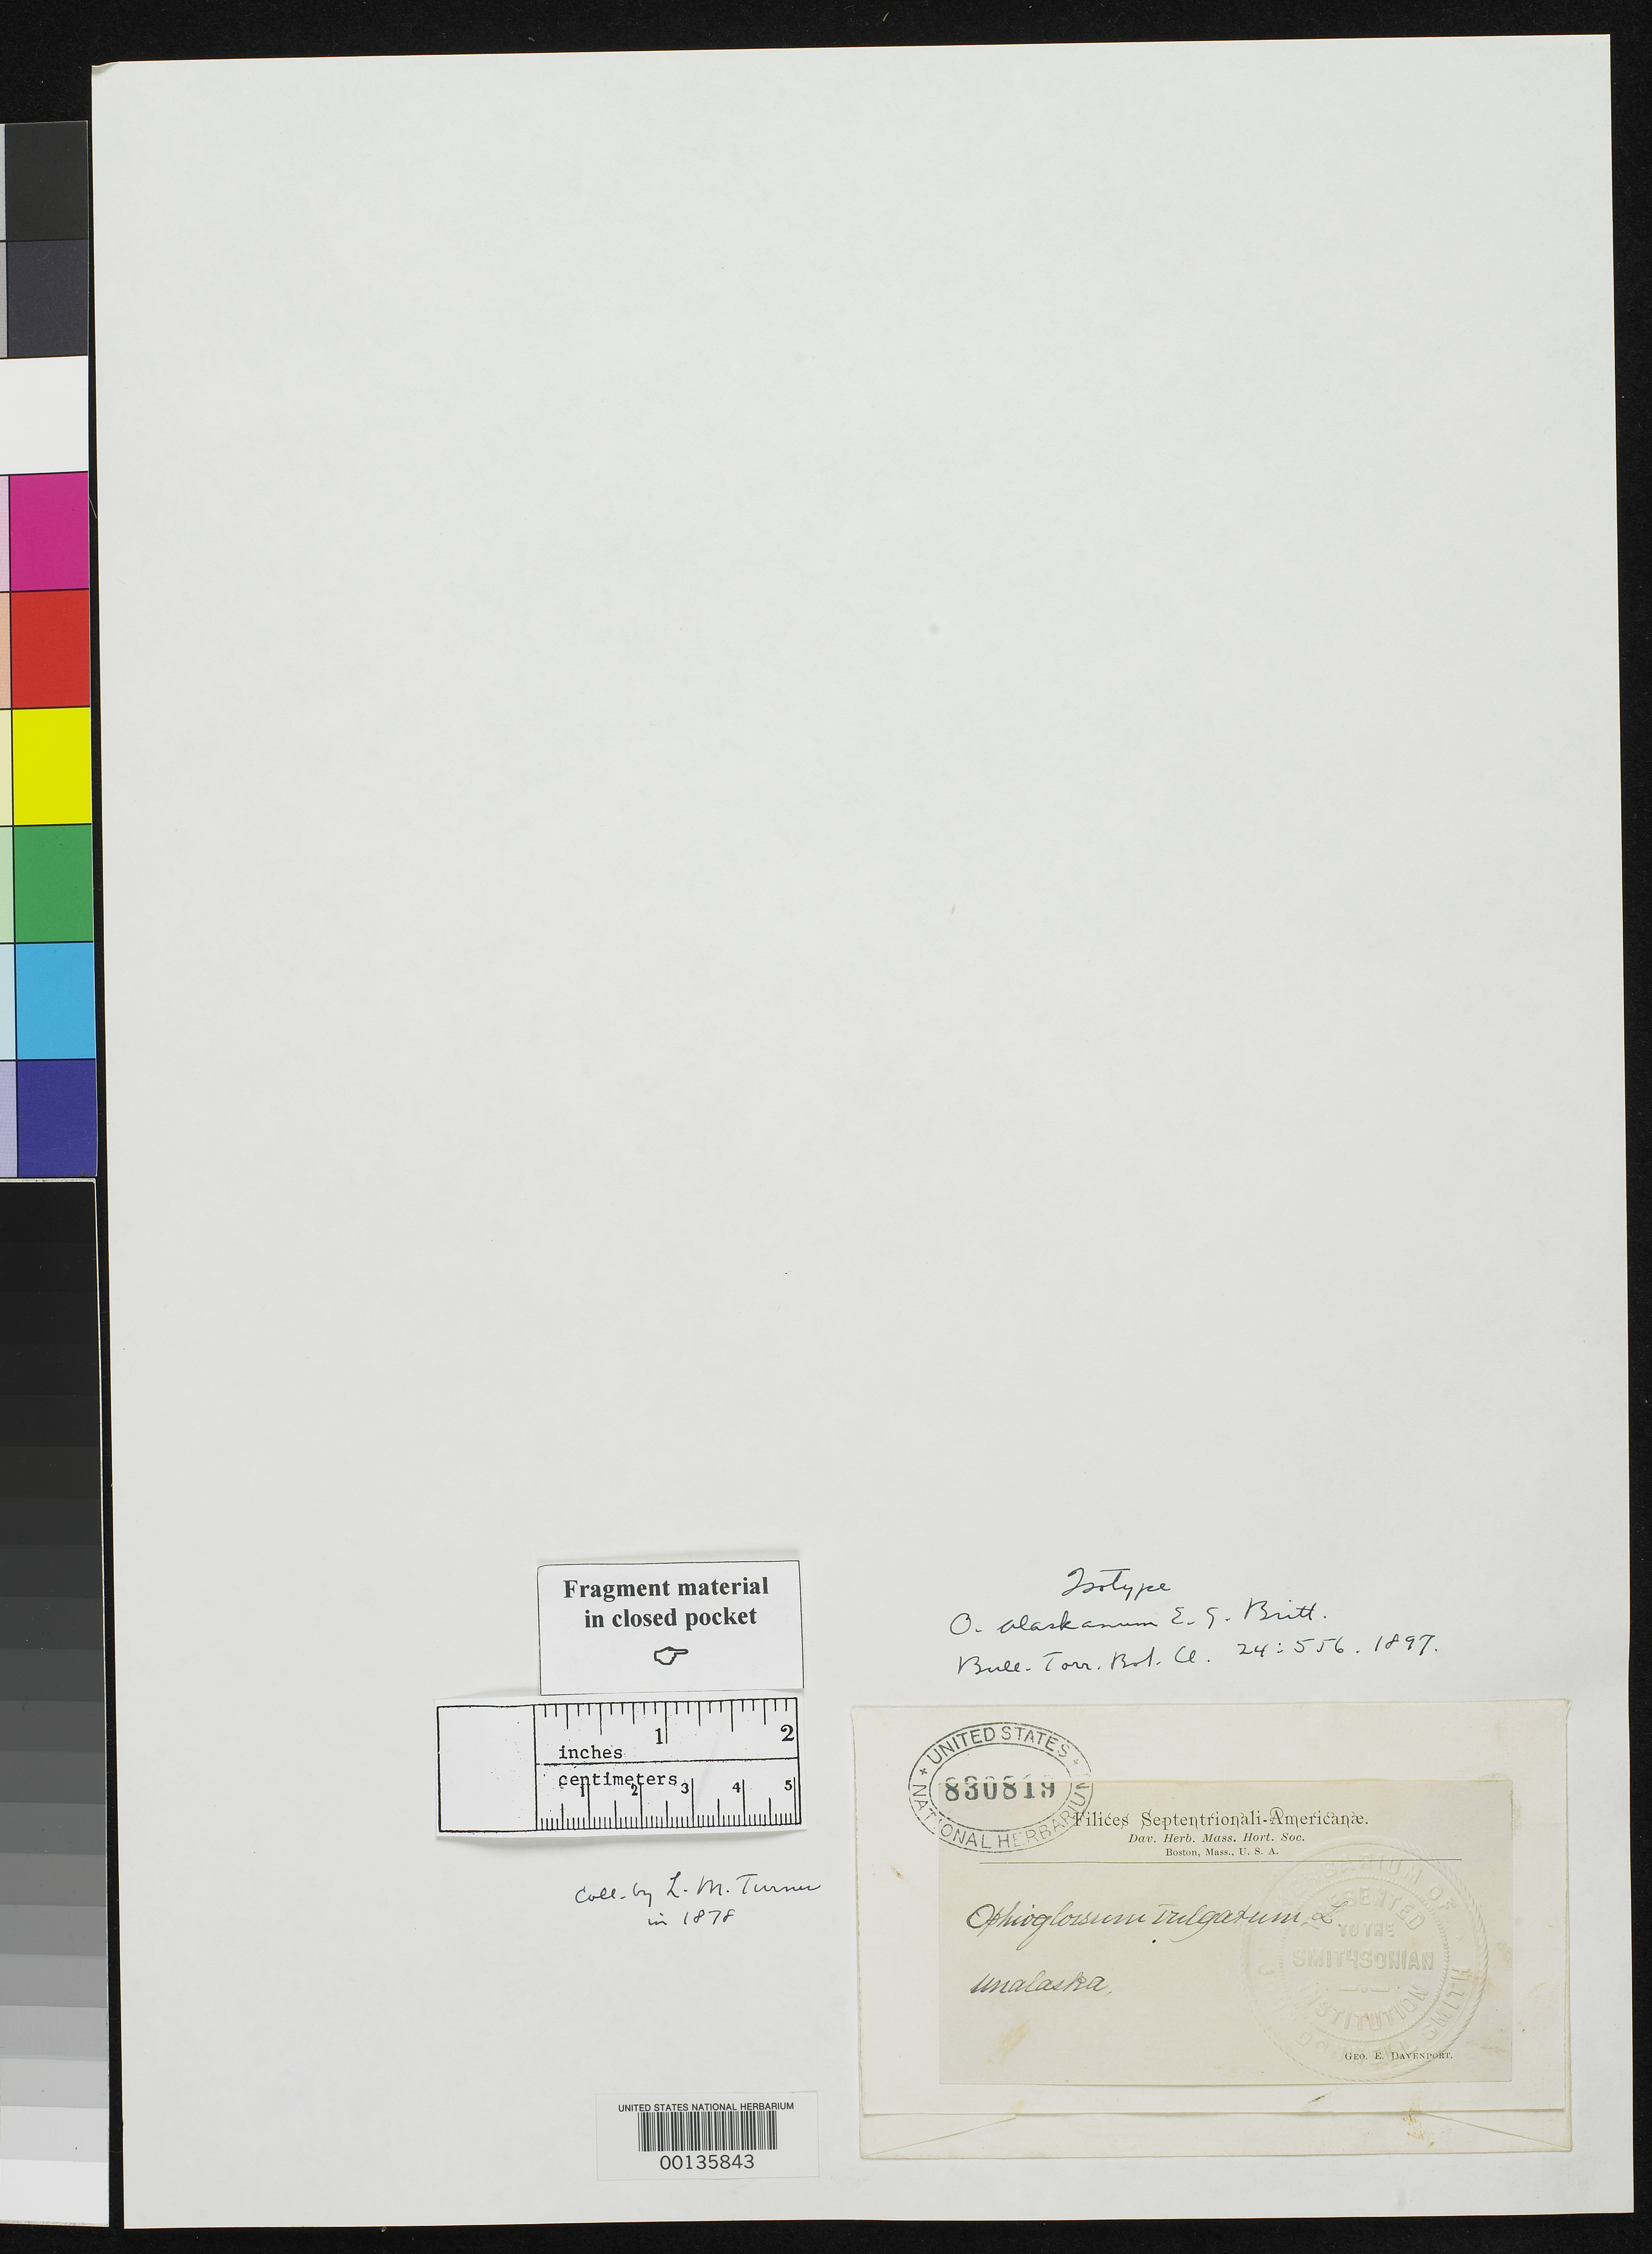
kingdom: Plantae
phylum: Tracheophyta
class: Polypodiopsida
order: Ophioglossales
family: Ophioglossaceae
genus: Ophioglossum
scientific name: Ophioglossum alaskanum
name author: E. Britton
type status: Type Collection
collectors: L. Turnu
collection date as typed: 1878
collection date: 1878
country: United States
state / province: Alaska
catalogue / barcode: US 830819